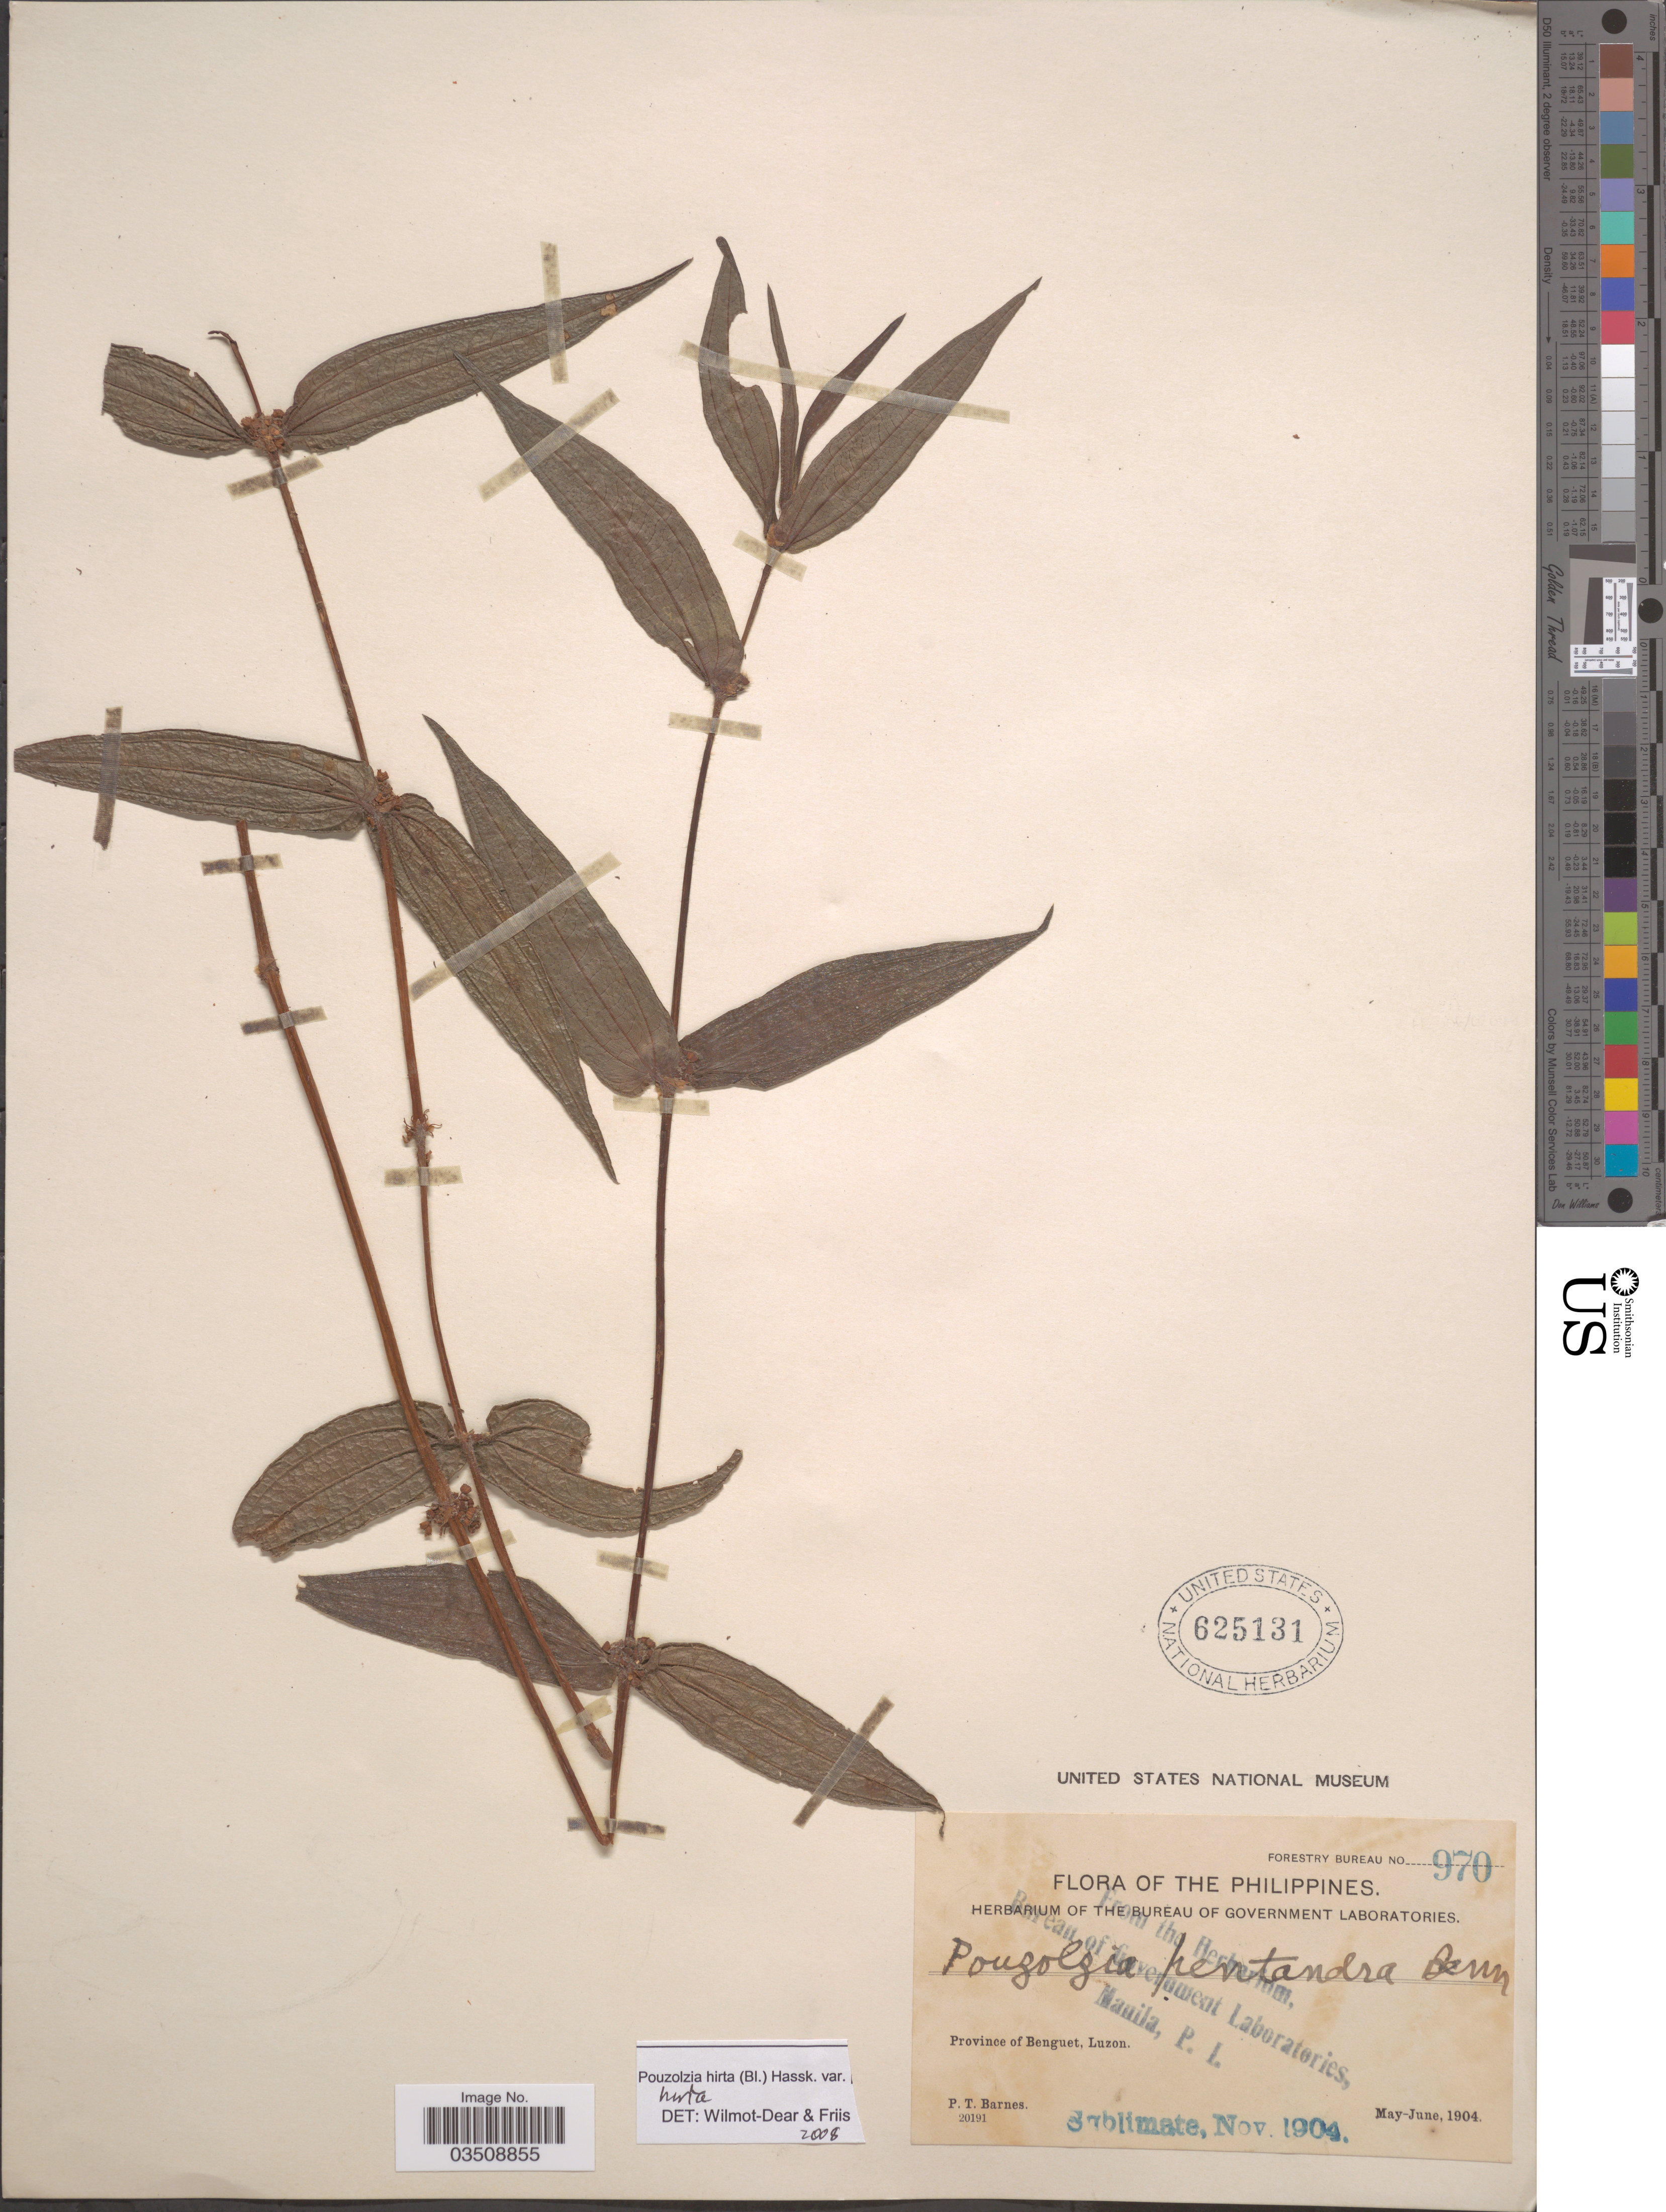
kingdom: Plantae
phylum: Tracheophyta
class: Magnoliopsida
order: Rosales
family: Urticaceae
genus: Gonostegia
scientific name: Gonostegia triandra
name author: (Blume) Miq.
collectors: P. Barnes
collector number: Forestry Bureau 970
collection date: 1904-05/1904-06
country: Philippines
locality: Province of Benguet, Luzon.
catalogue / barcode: US 625131